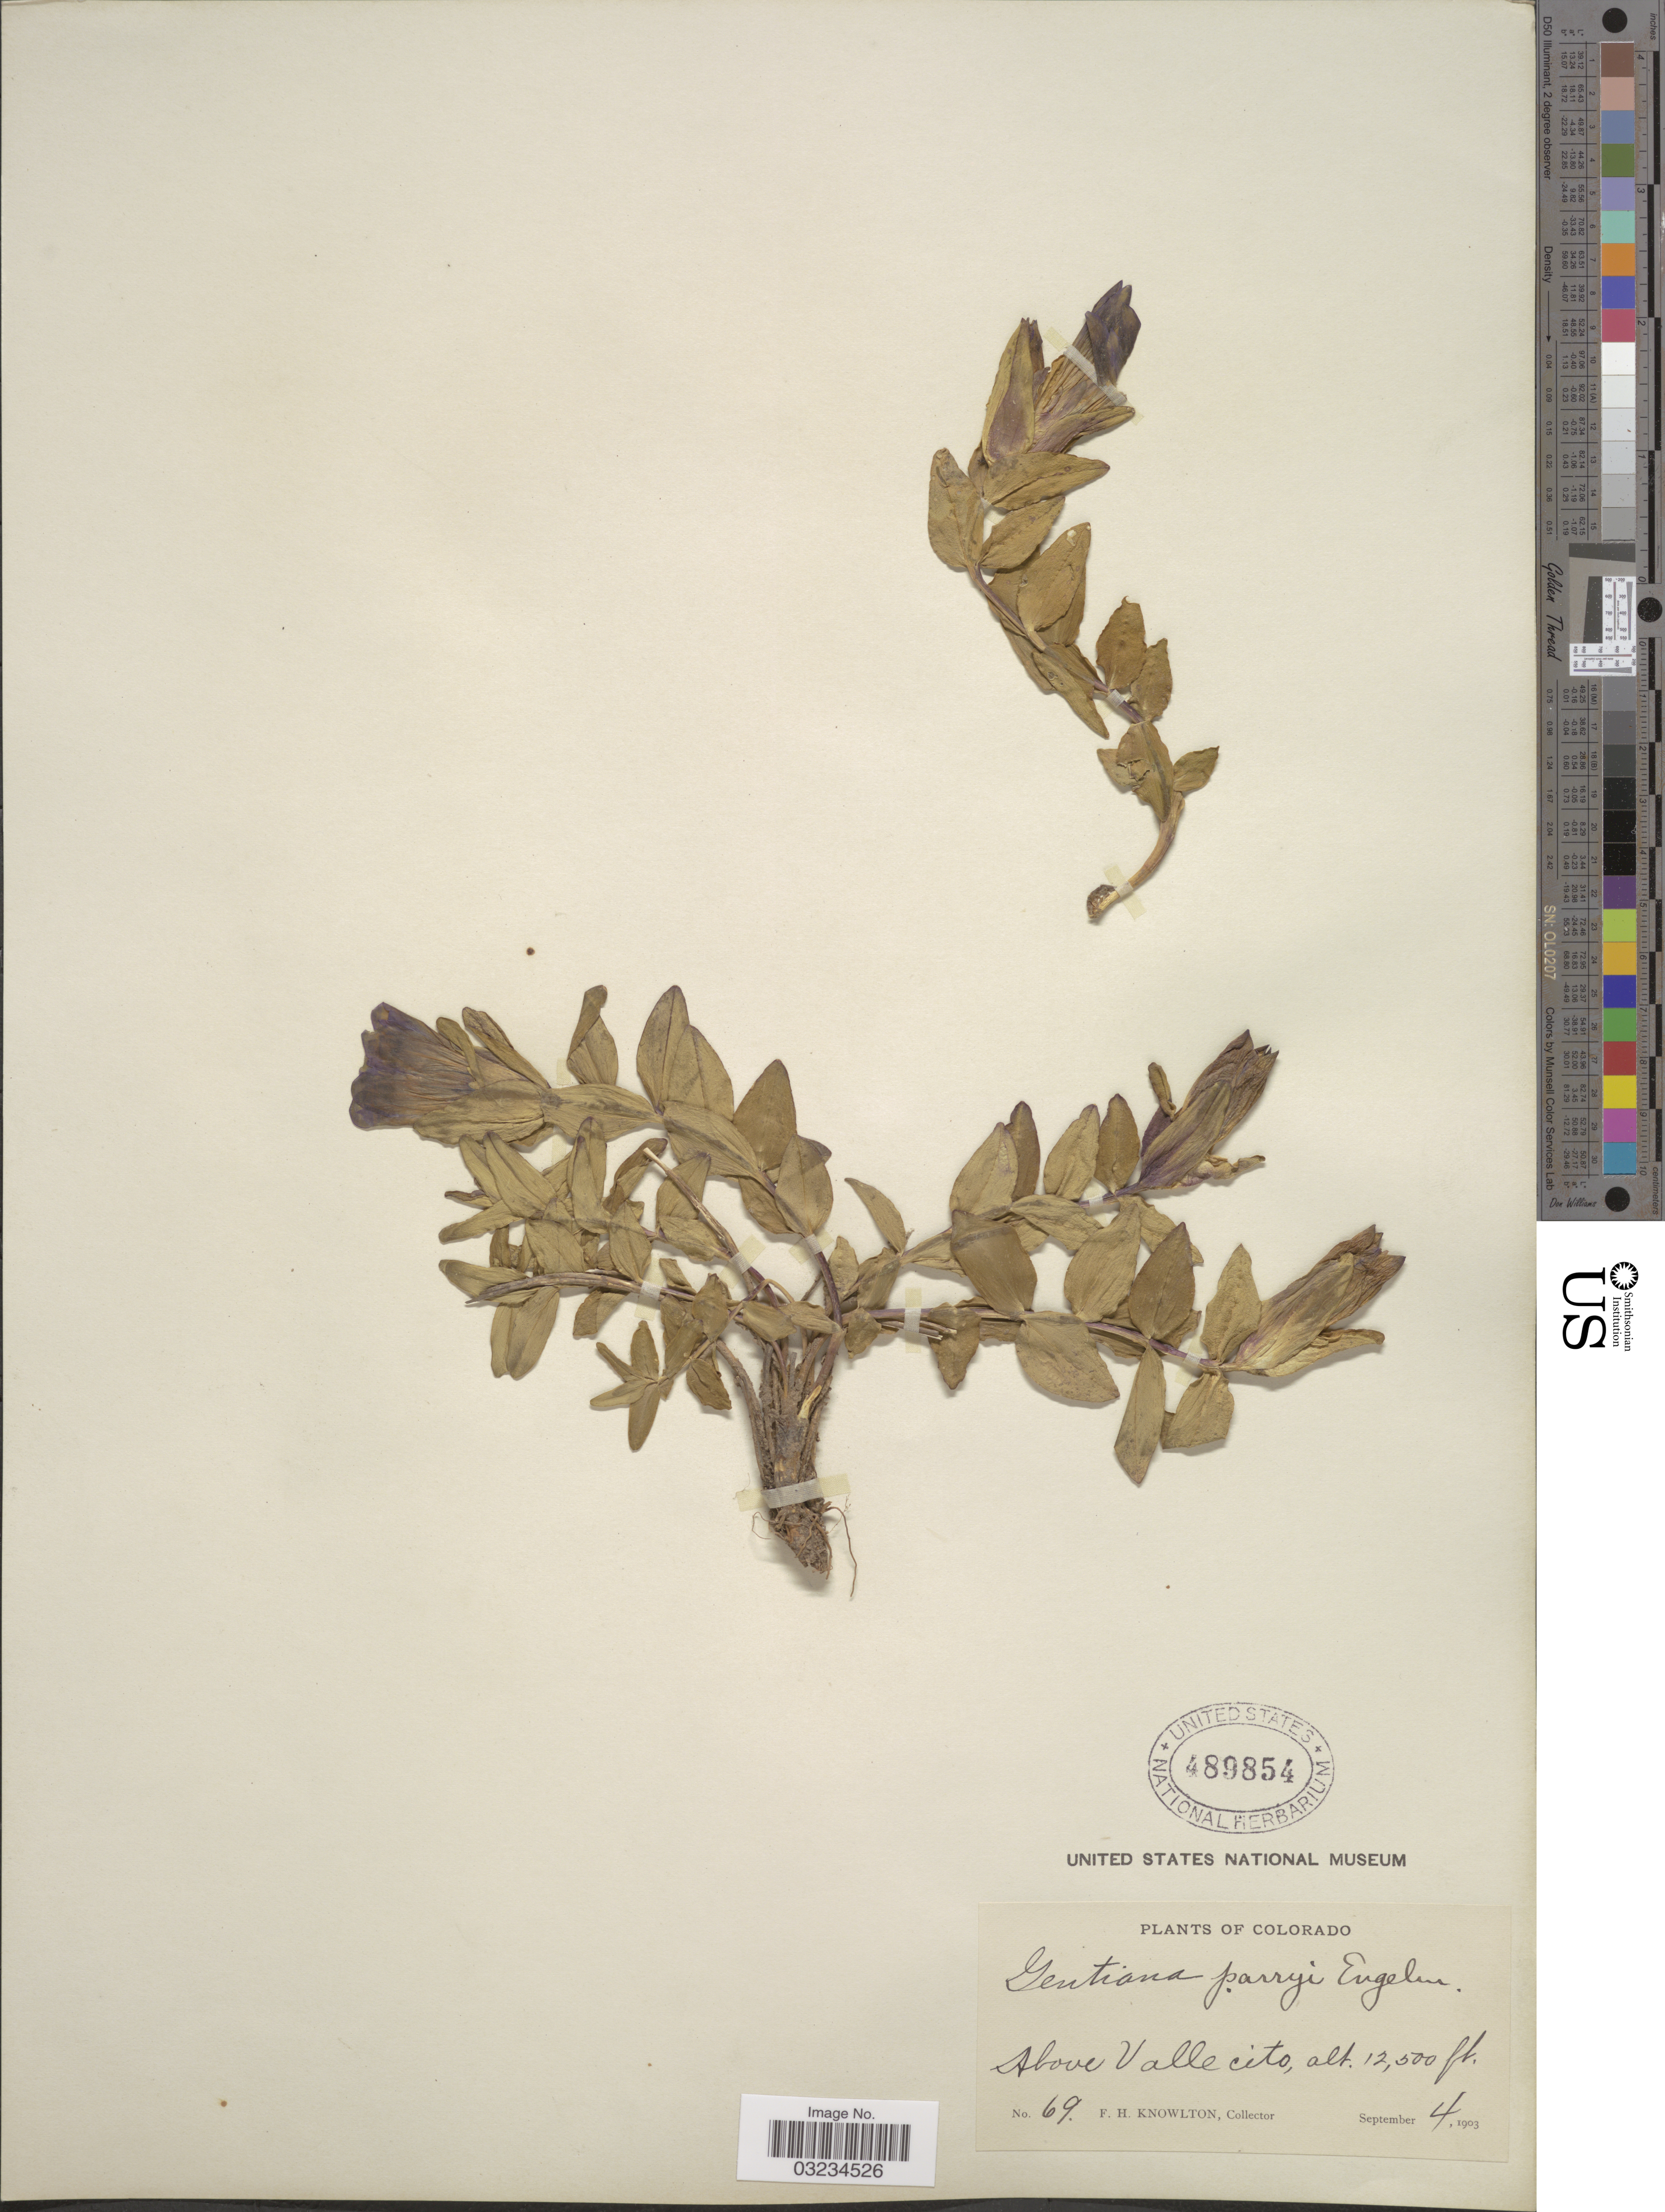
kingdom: Plantae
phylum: Tracheophyta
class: Magnoliopsida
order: Gentianales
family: Gentianaceae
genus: Gentiana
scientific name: Gentiana parryi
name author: Engelm.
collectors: F. H. Knowlton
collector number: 69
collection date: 1903-09-04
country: United States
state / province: Colorado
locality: Above Vallecito.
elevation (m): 3810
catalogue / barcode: US 489854